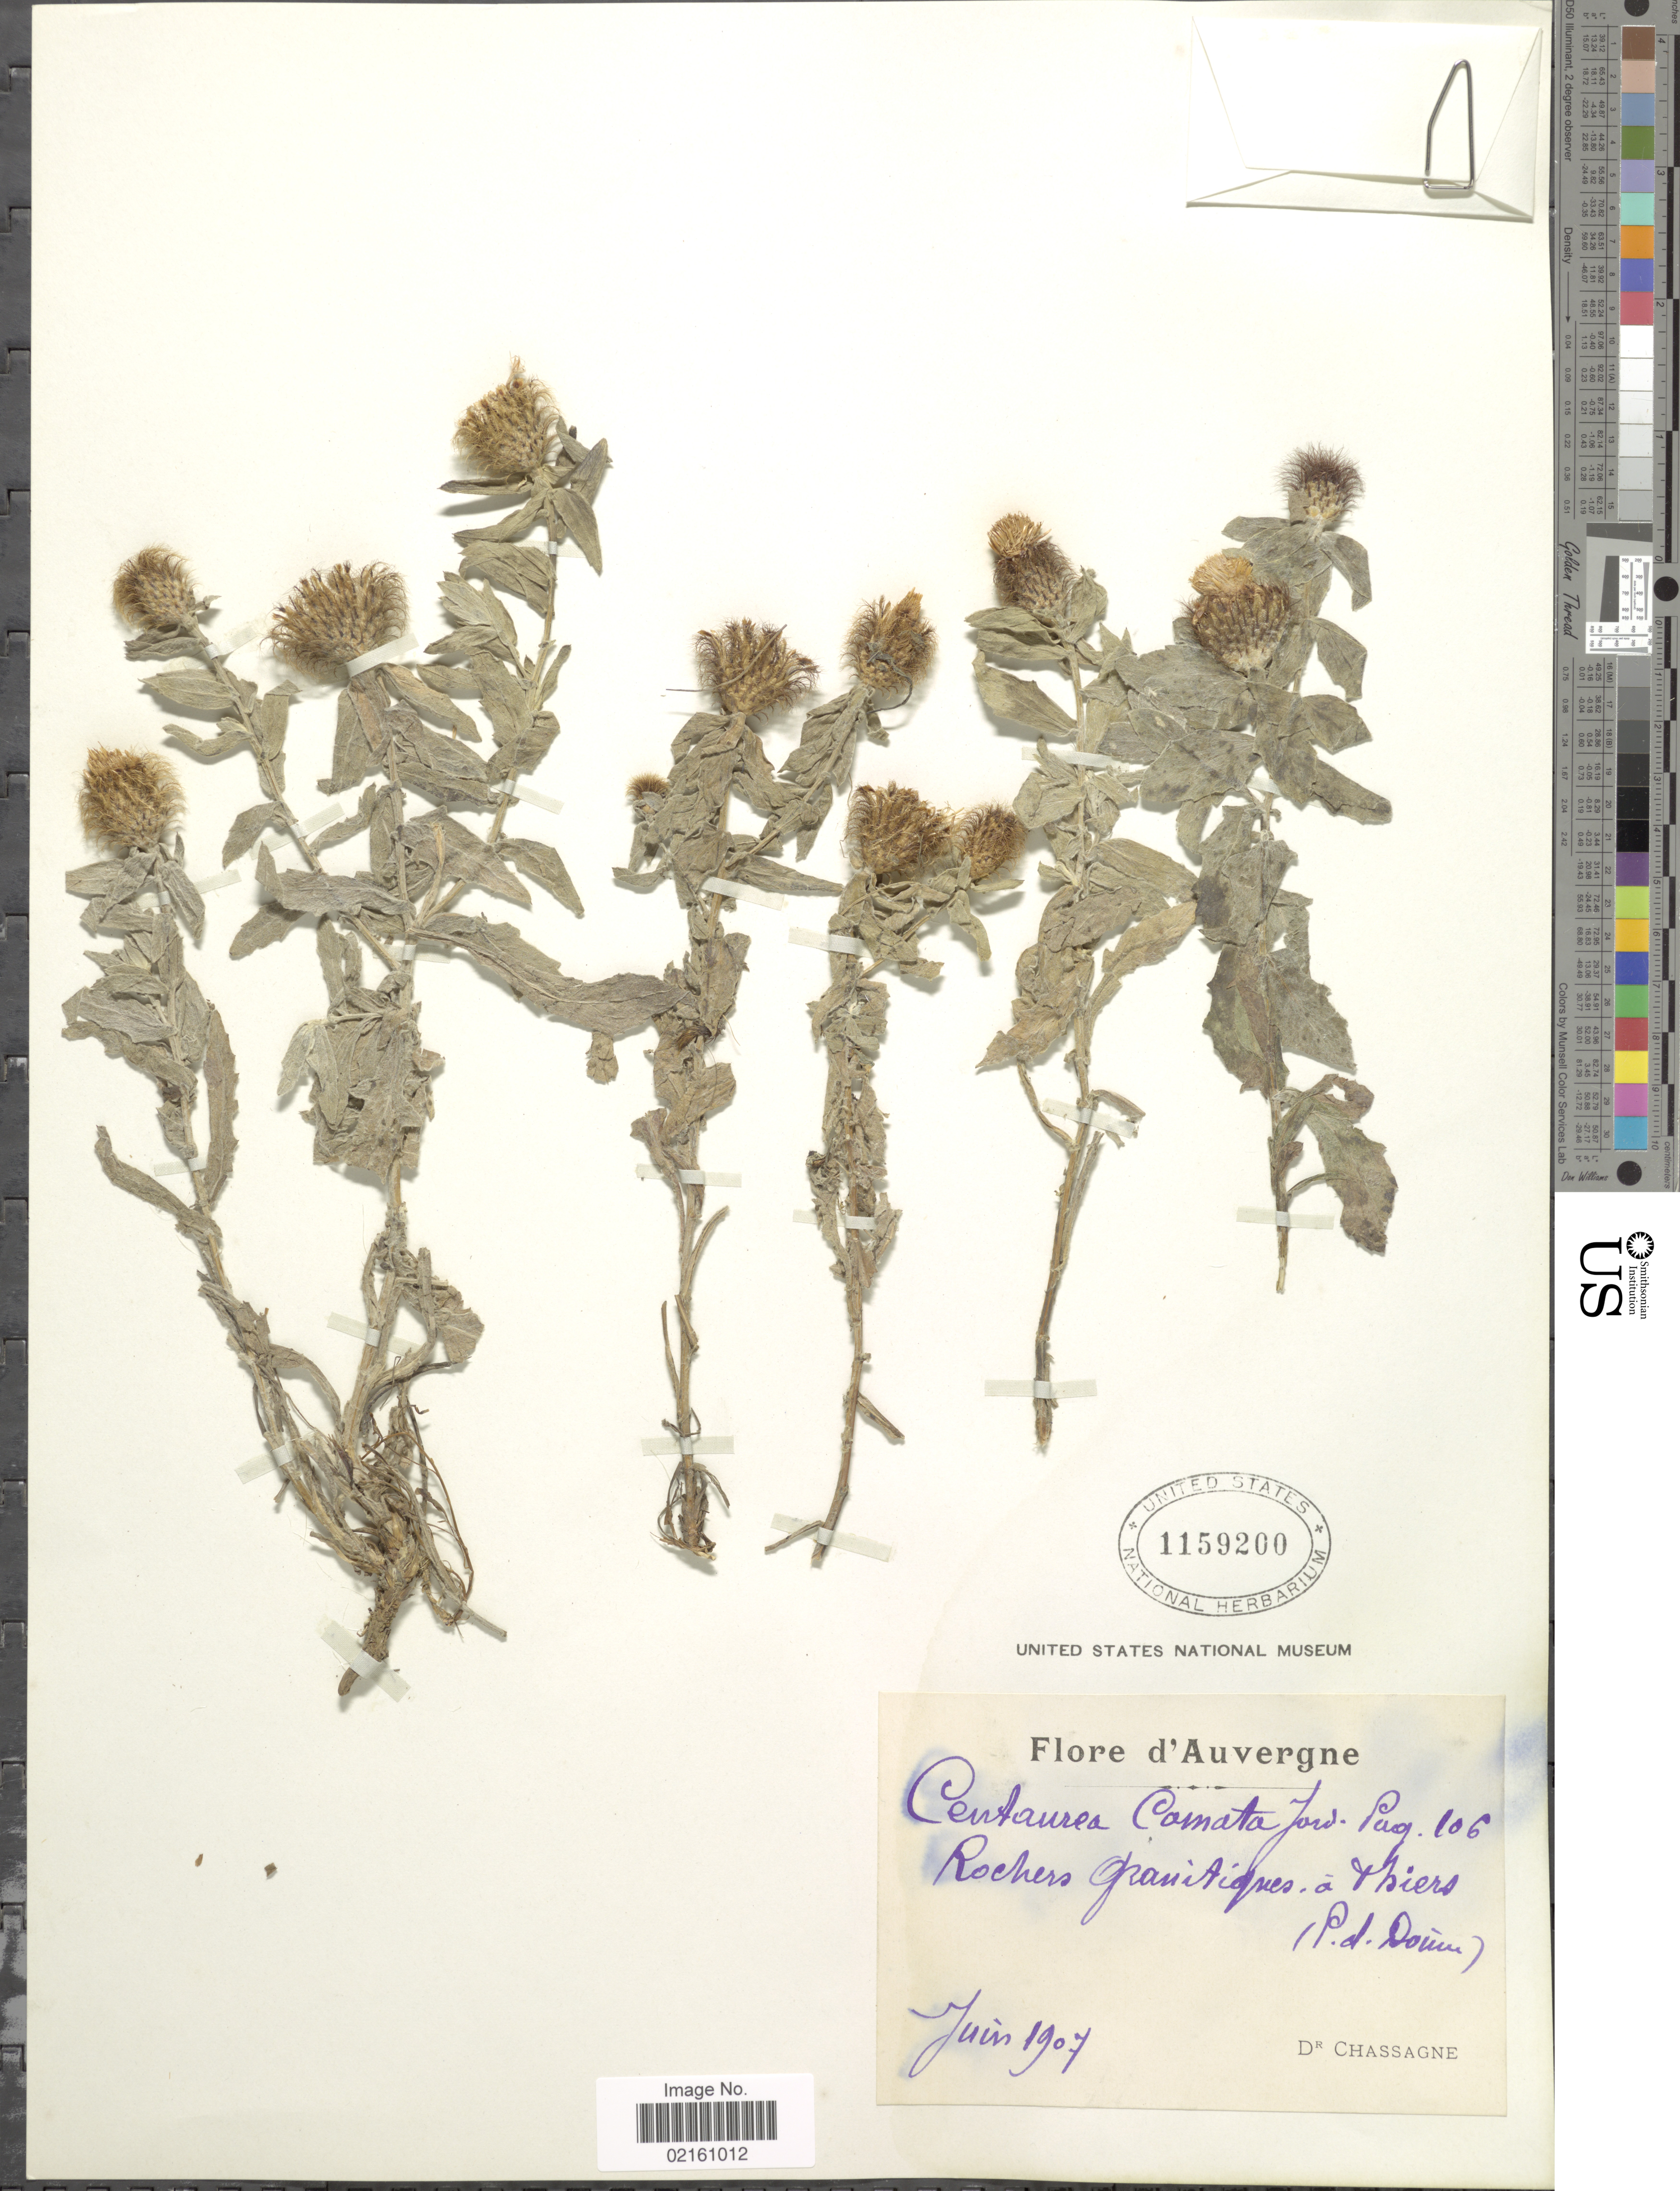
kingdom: Plantae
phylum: Tracheophyta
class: Magnoliopsida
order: Asterales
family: Asteraceae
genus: Centaurea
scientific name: Centaurea calva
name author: Ledeb.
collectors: Chassagne, --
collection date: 1907-06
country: France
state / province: Auvergne-Rhône-Alpes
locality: Grani Aiques-a Thiers [interpreted]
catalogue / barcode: US 1159200